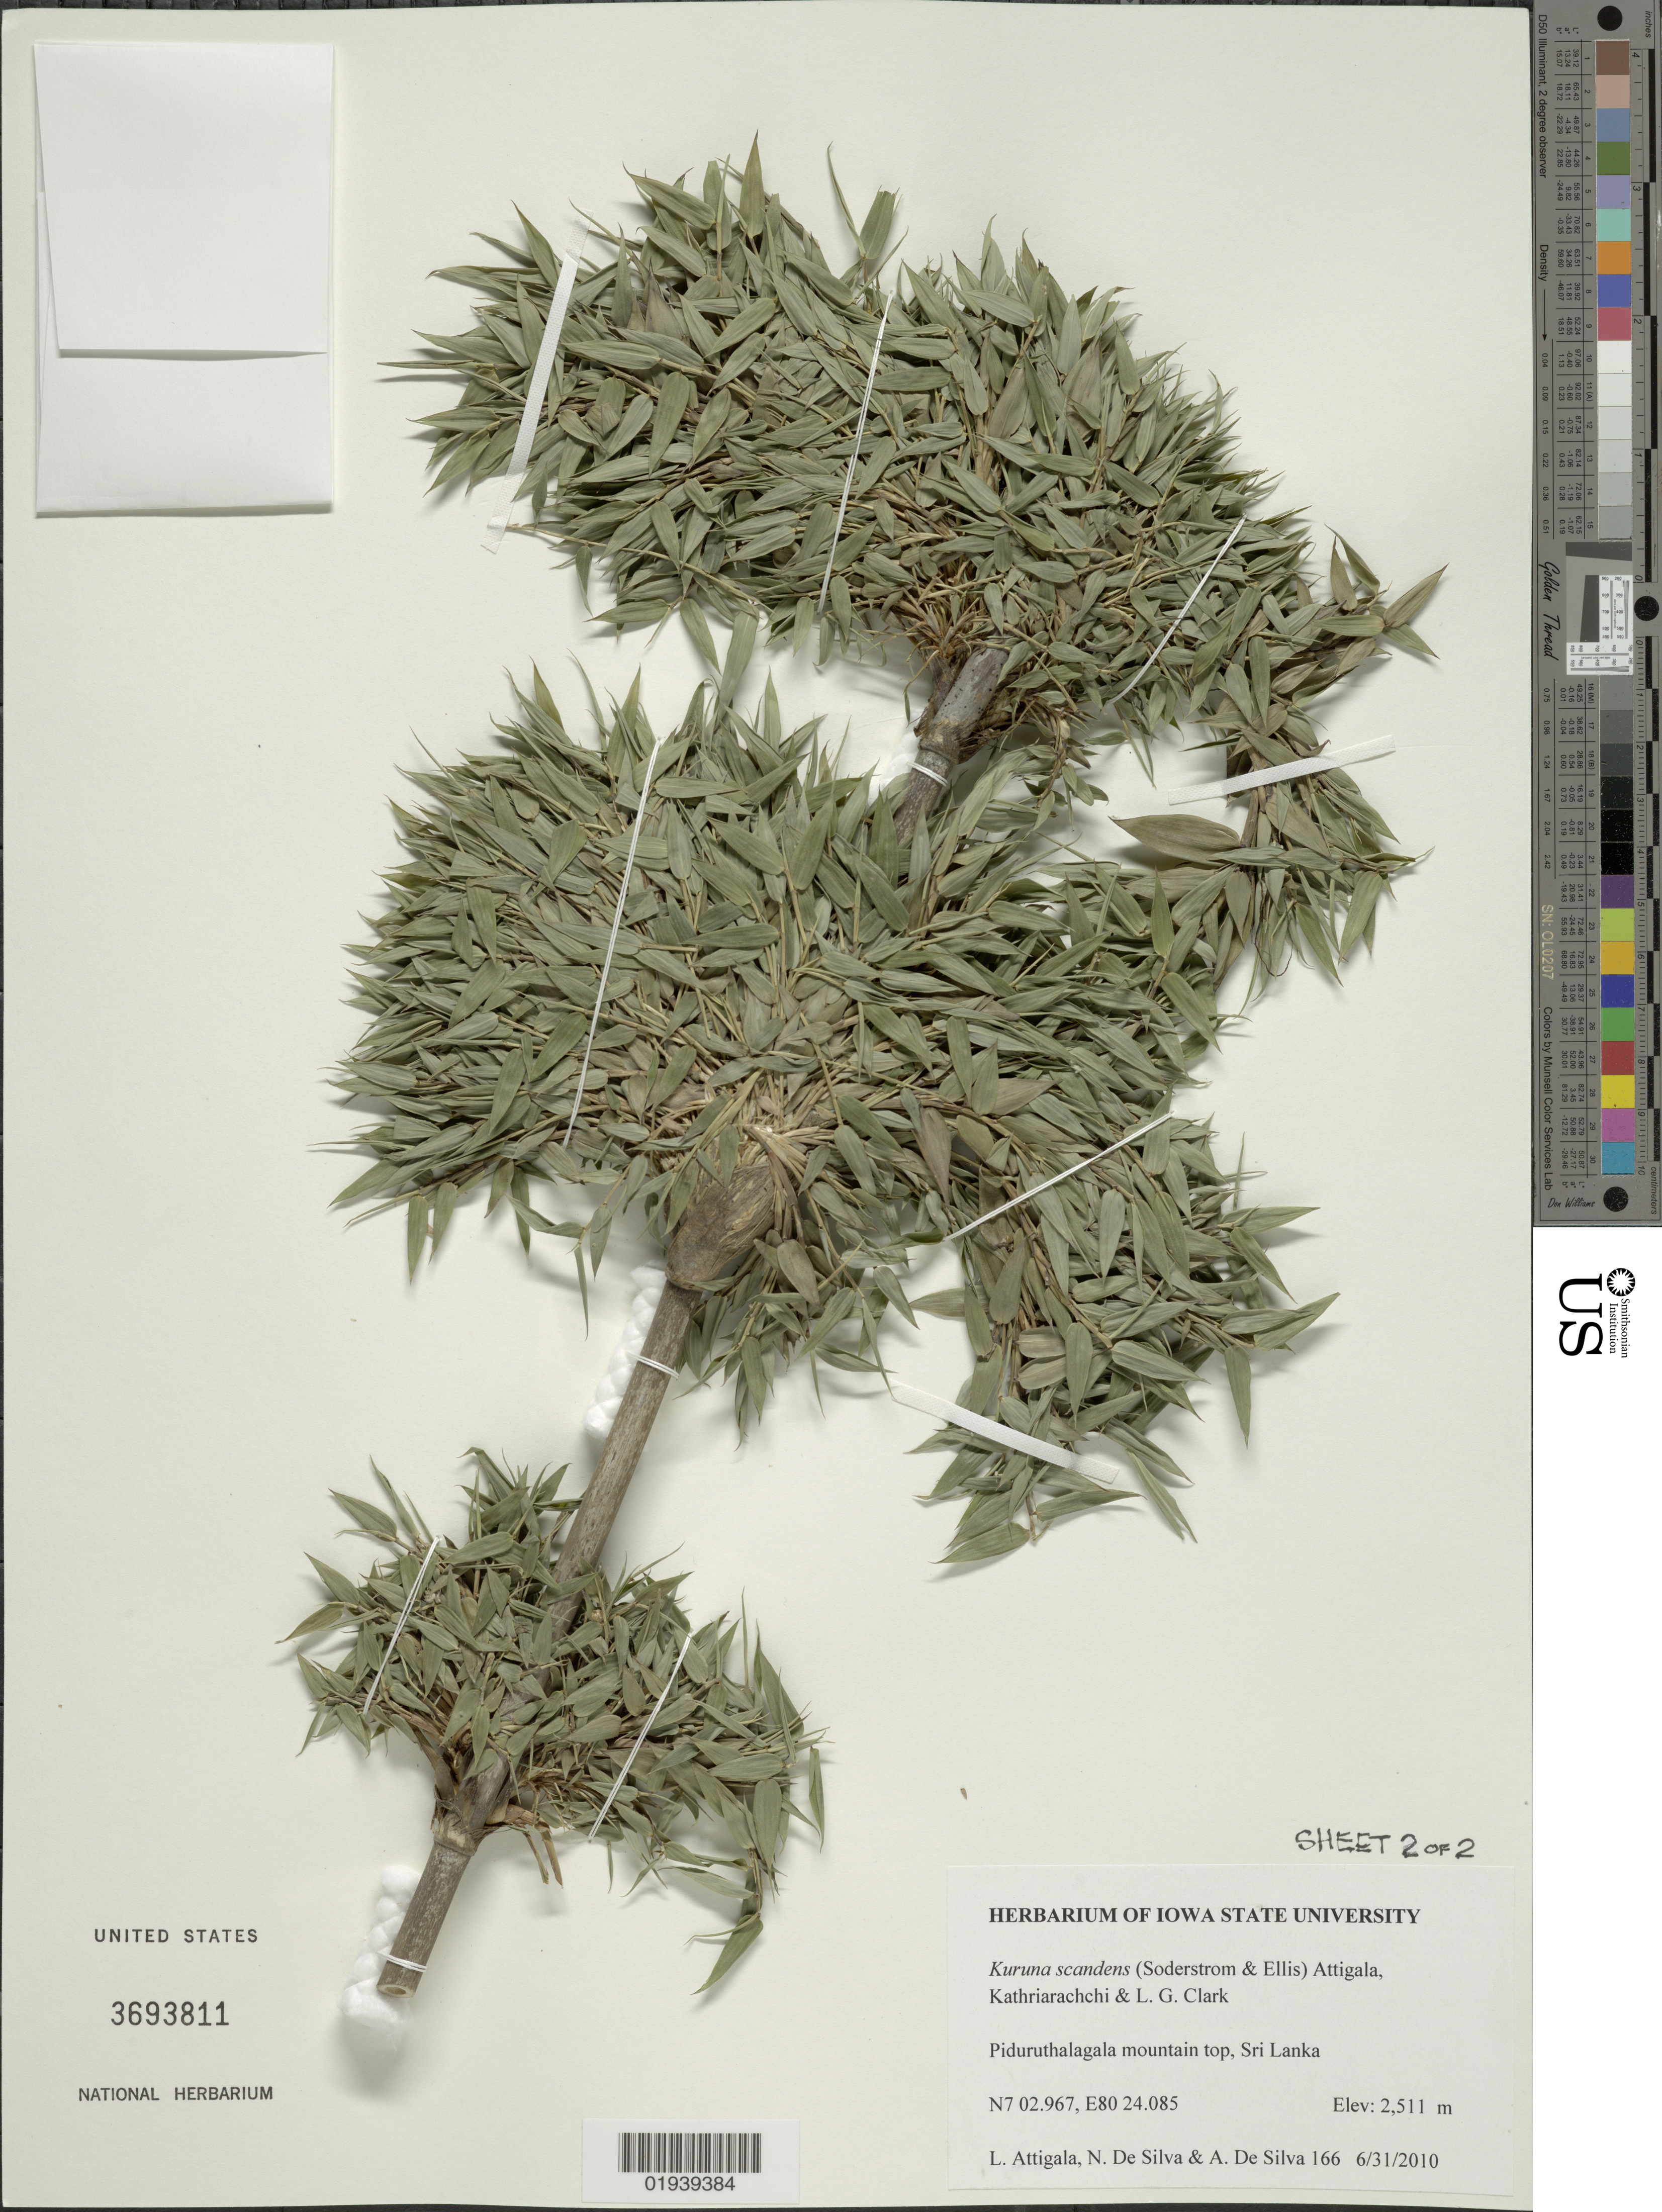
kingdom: Plantae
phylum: Tracheophyta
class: Liliopsida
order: Poales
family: Poaceae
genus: Kuruna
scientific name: Kuruna scandens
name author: (Soderstr. & R.P. Ellis) Attigala et al.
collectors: L. Attigala, A. De Silva & N. De Silva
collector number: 166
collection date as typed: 6/31/2010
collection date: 2010-06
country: Sri Lanka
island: Sri Lanka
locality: Piduruthalagala mountain top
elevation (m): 2511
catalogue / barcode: US 3693811